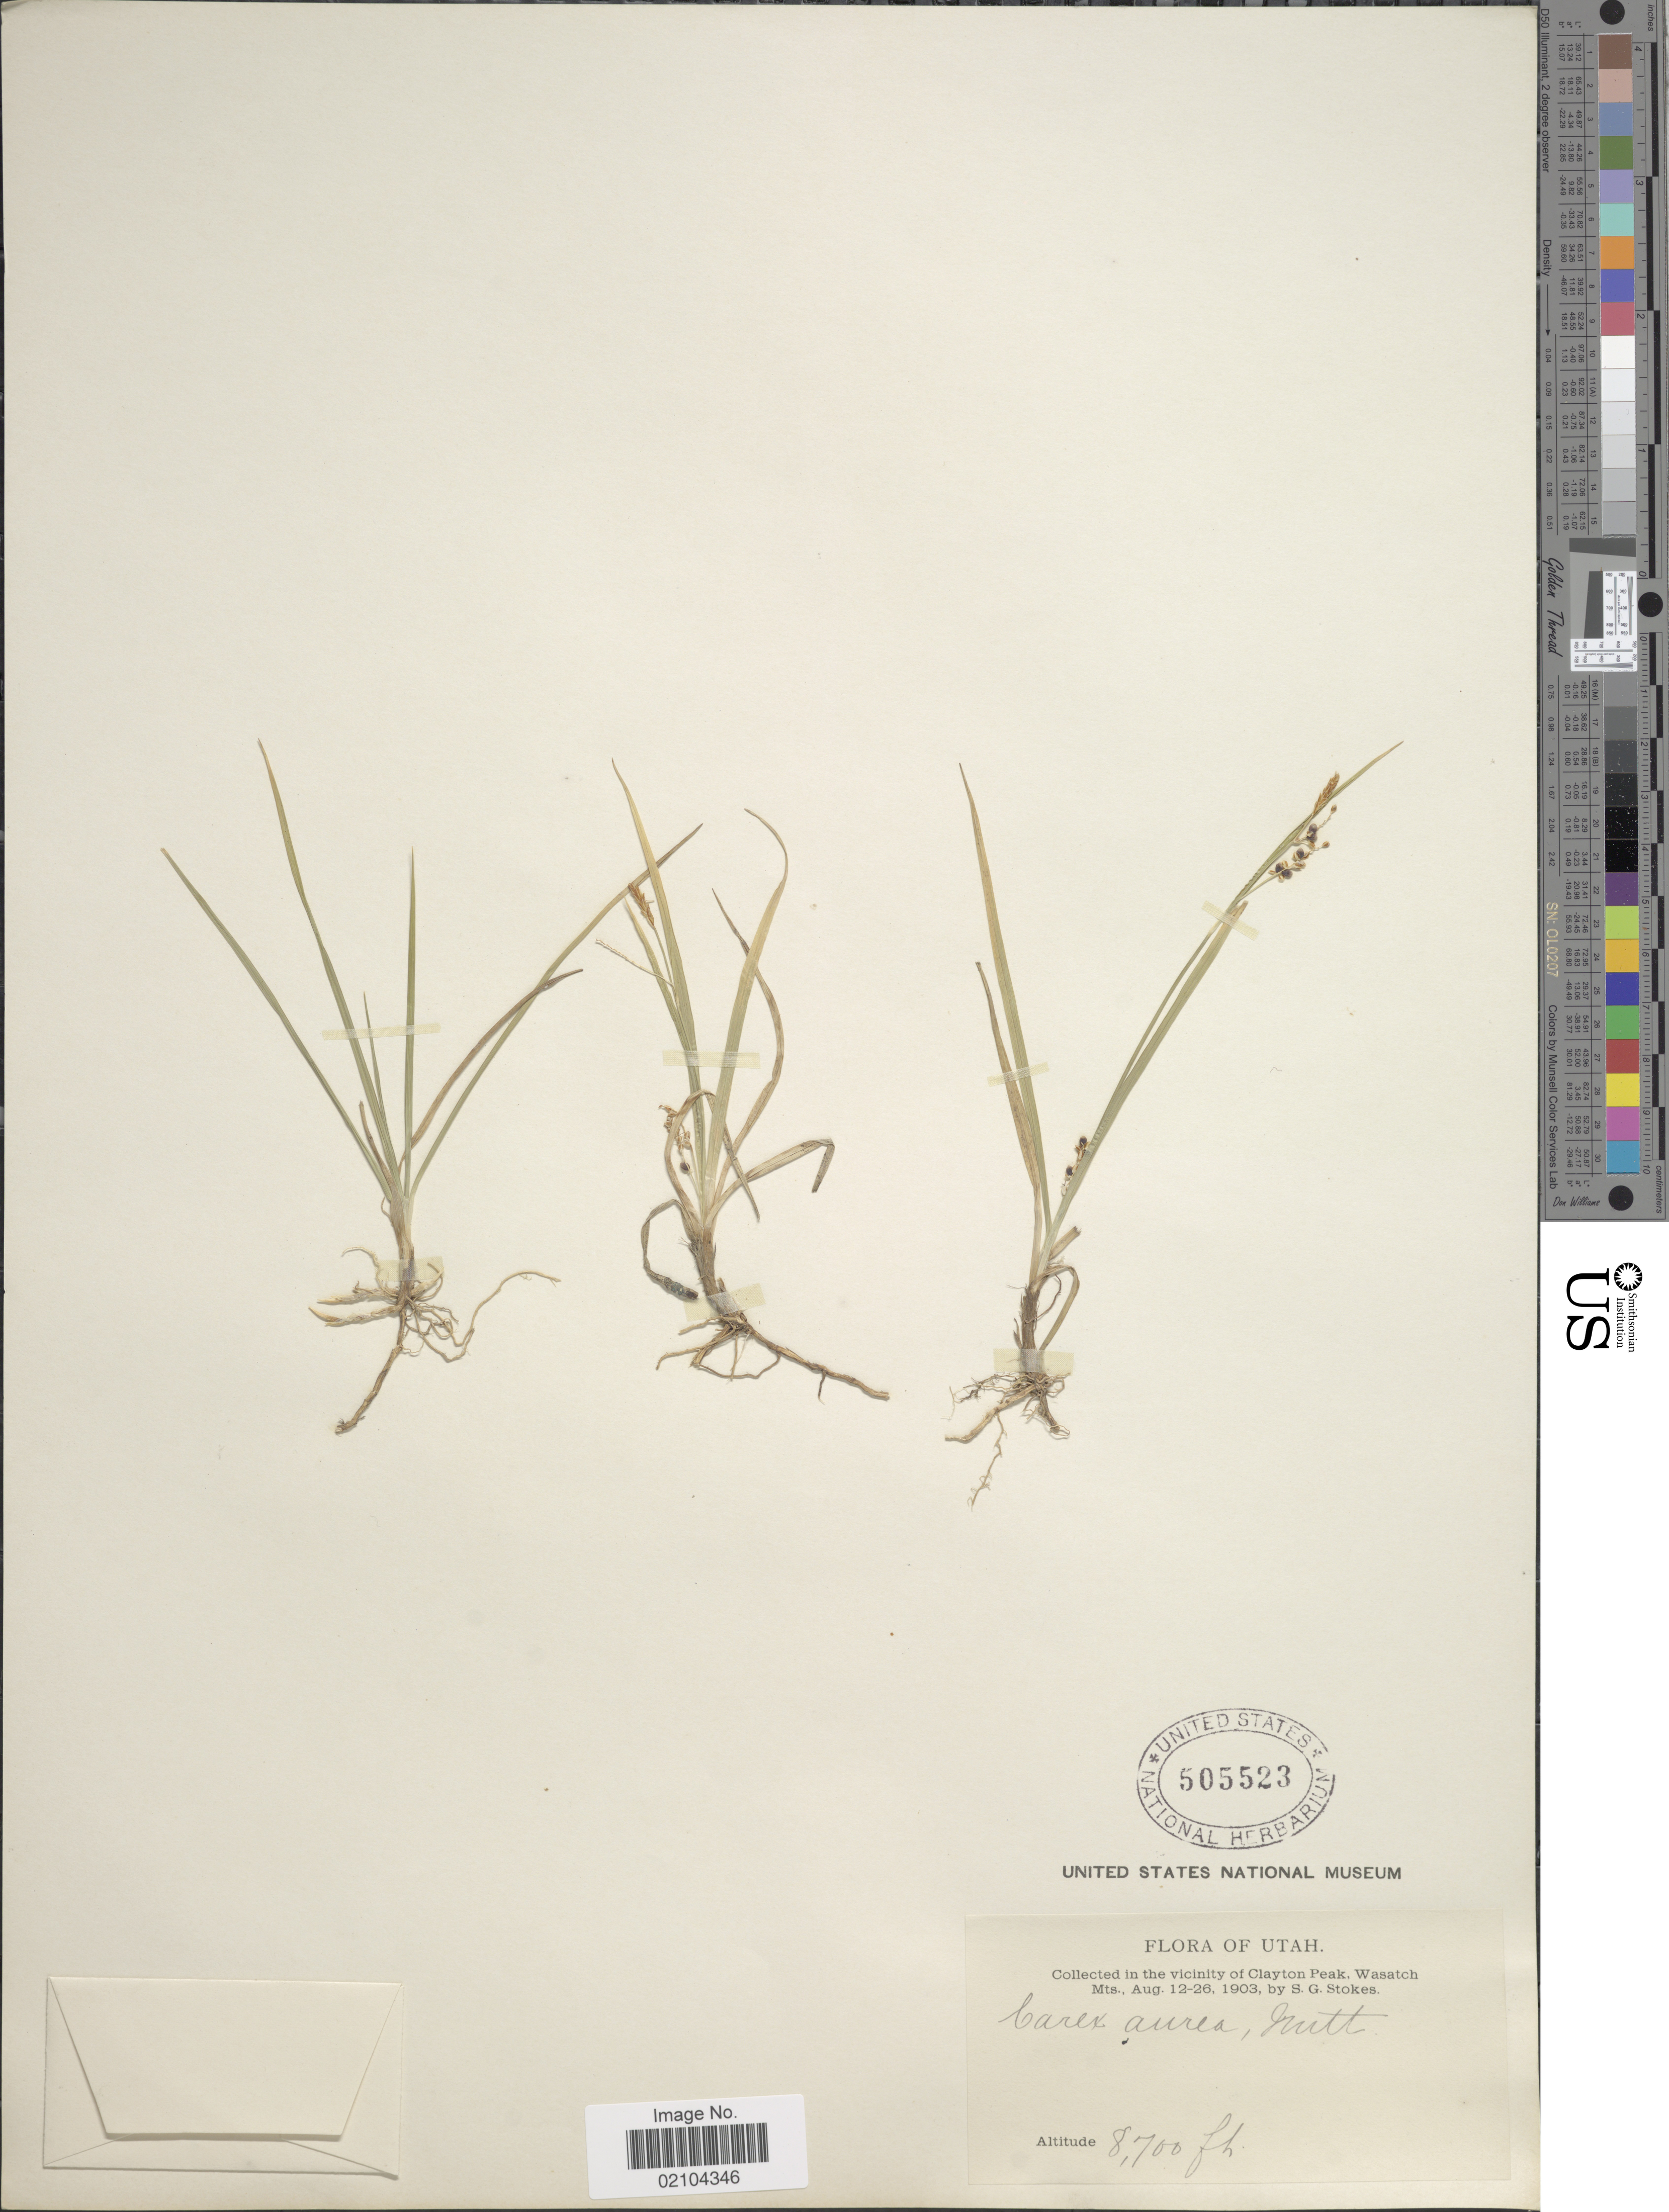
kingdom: Plantae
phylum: Tracheophyta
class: Liliopsida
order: Poales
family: Cyperaceae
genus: Carex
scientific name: Carex aurea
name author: Nutt.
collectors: S. G. Stokes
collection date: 1903-08-12/1903-08-26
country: United States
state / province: Utah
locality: Utah, Vicinity of Clayton Peak, Wasatch Mts.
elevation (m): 2652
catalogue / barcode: US 505523